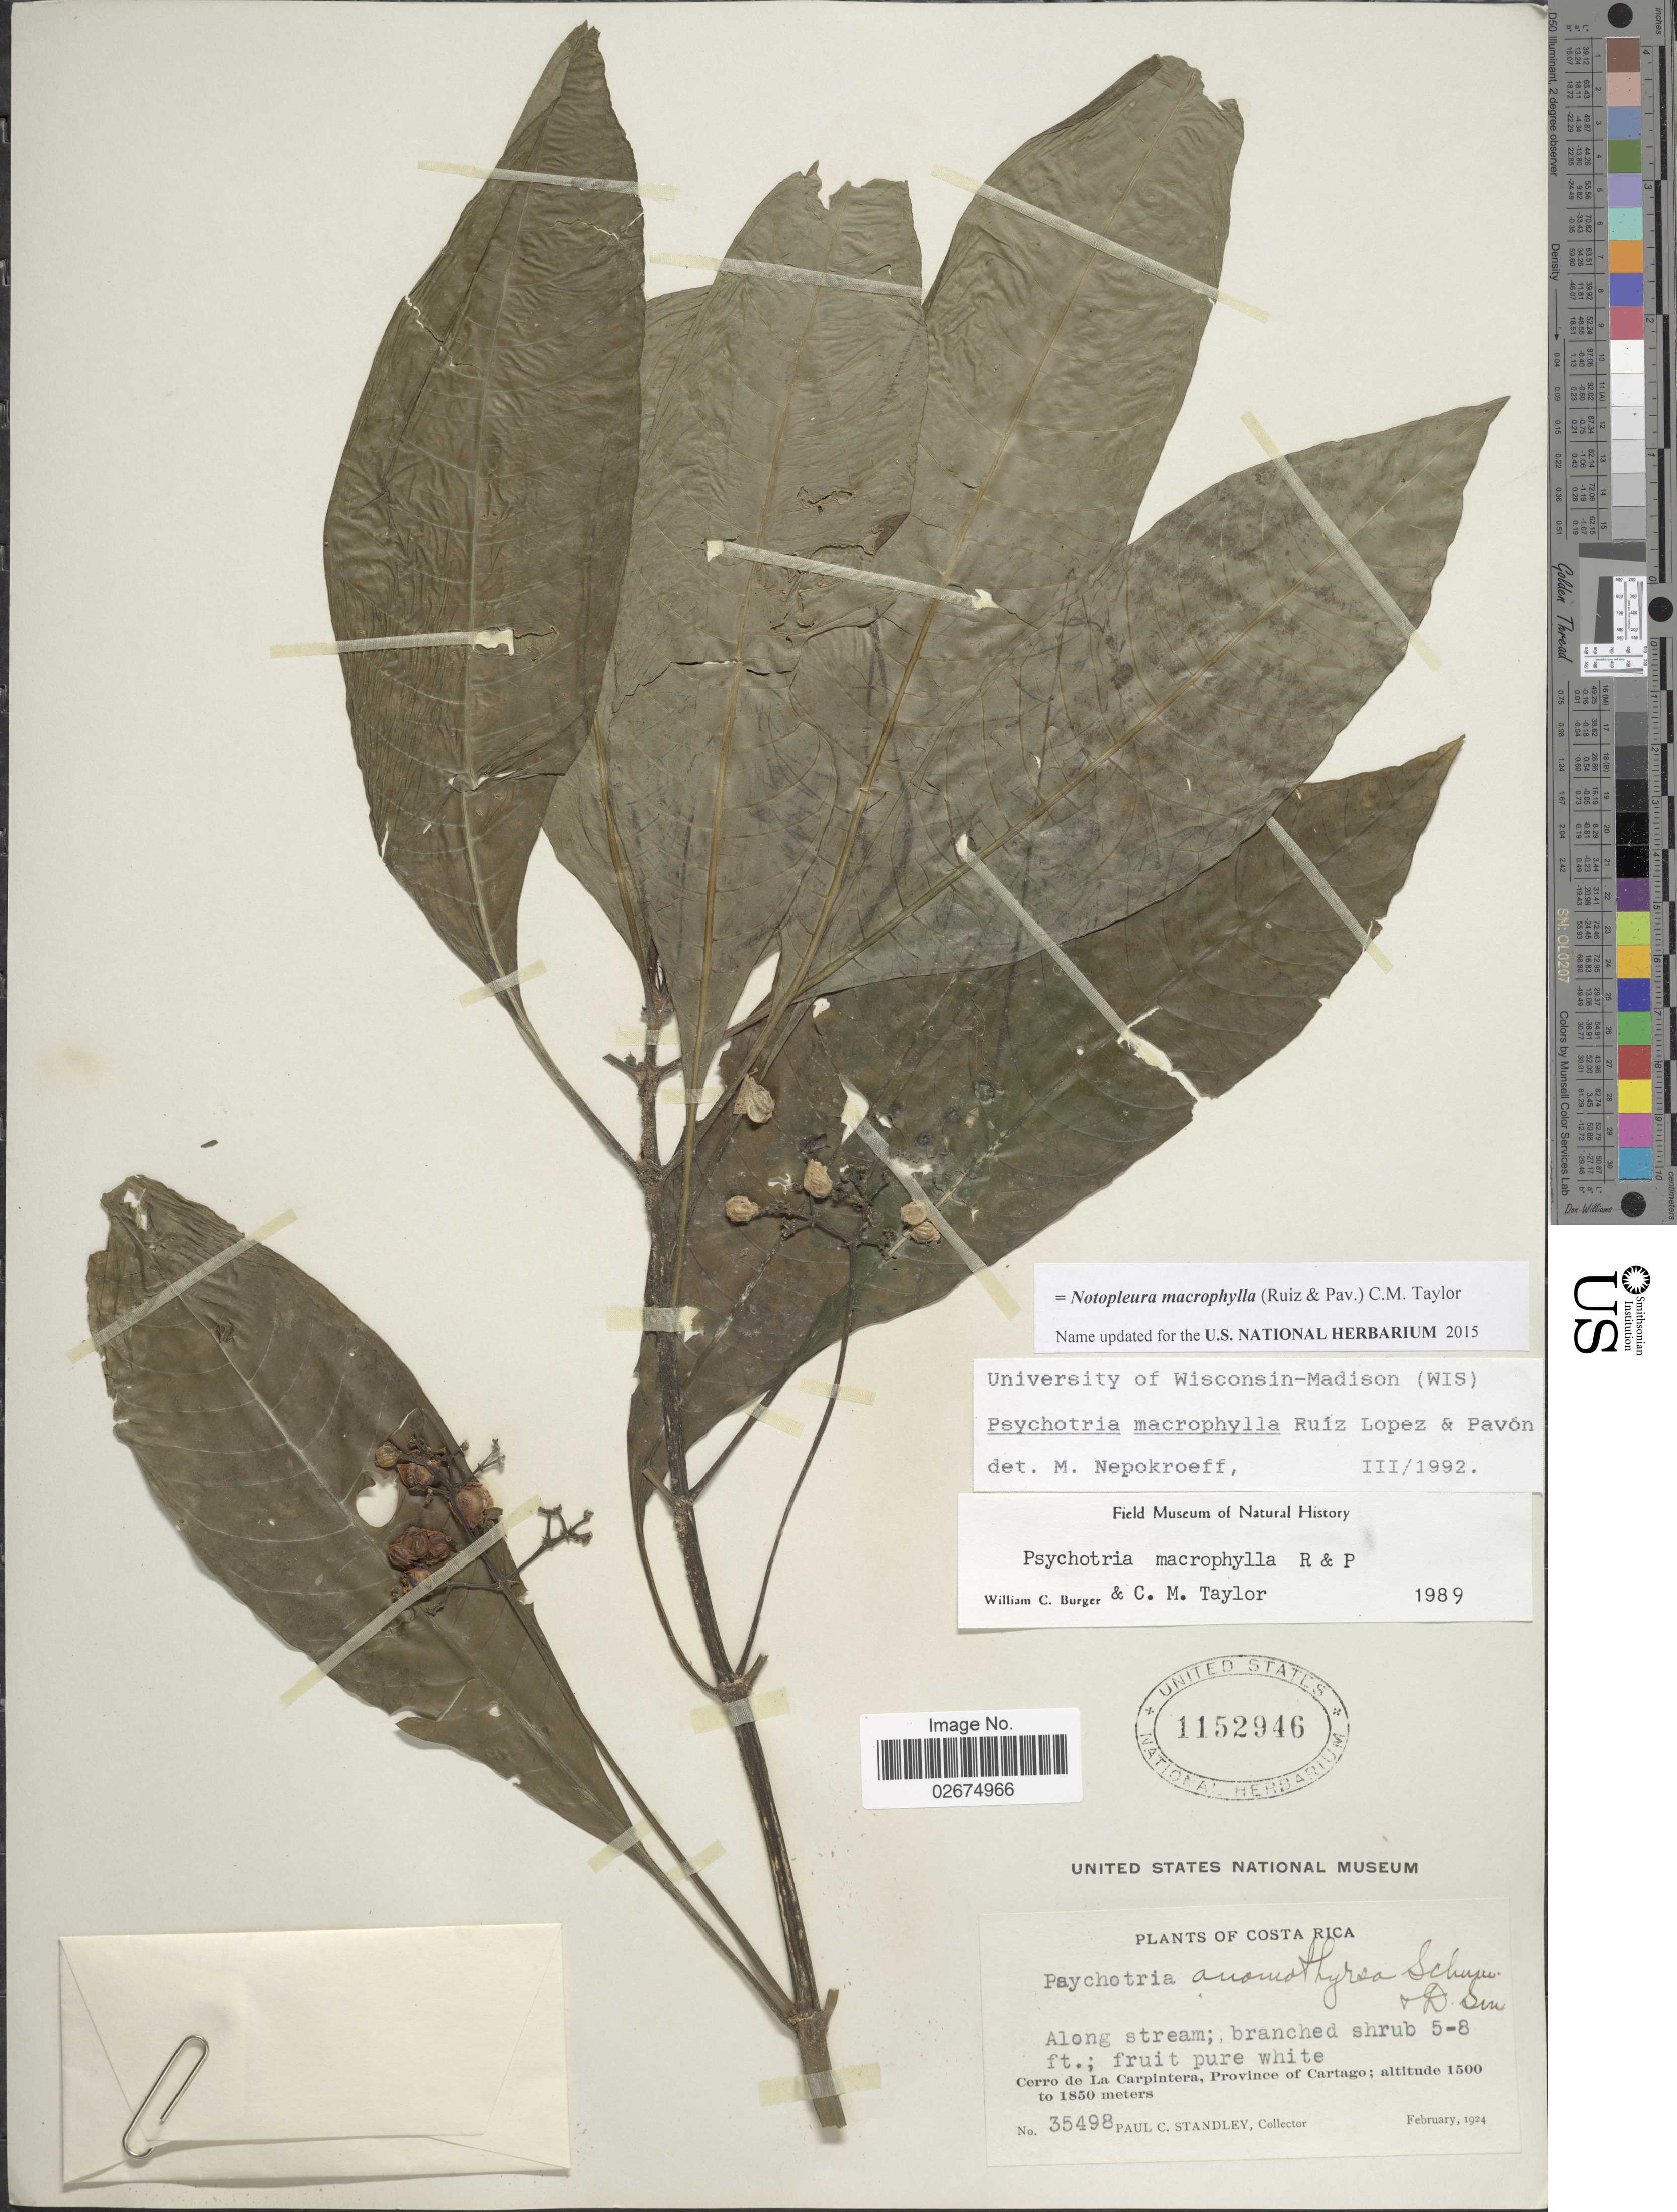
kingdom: Plantae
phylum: Tracheophyta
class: Magnoliopsida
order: Gentianales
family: Rubiaceae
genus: Notopleura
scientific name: Notopleura macrophylla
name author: (Ruiz & Pav.) C.M. Taylor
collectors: P. C. Standley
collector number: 35498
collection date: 1924-02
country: Costa Rica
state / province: Cartago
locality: Cerro de La Carpintera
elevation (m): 1500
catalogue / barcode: US 1152946